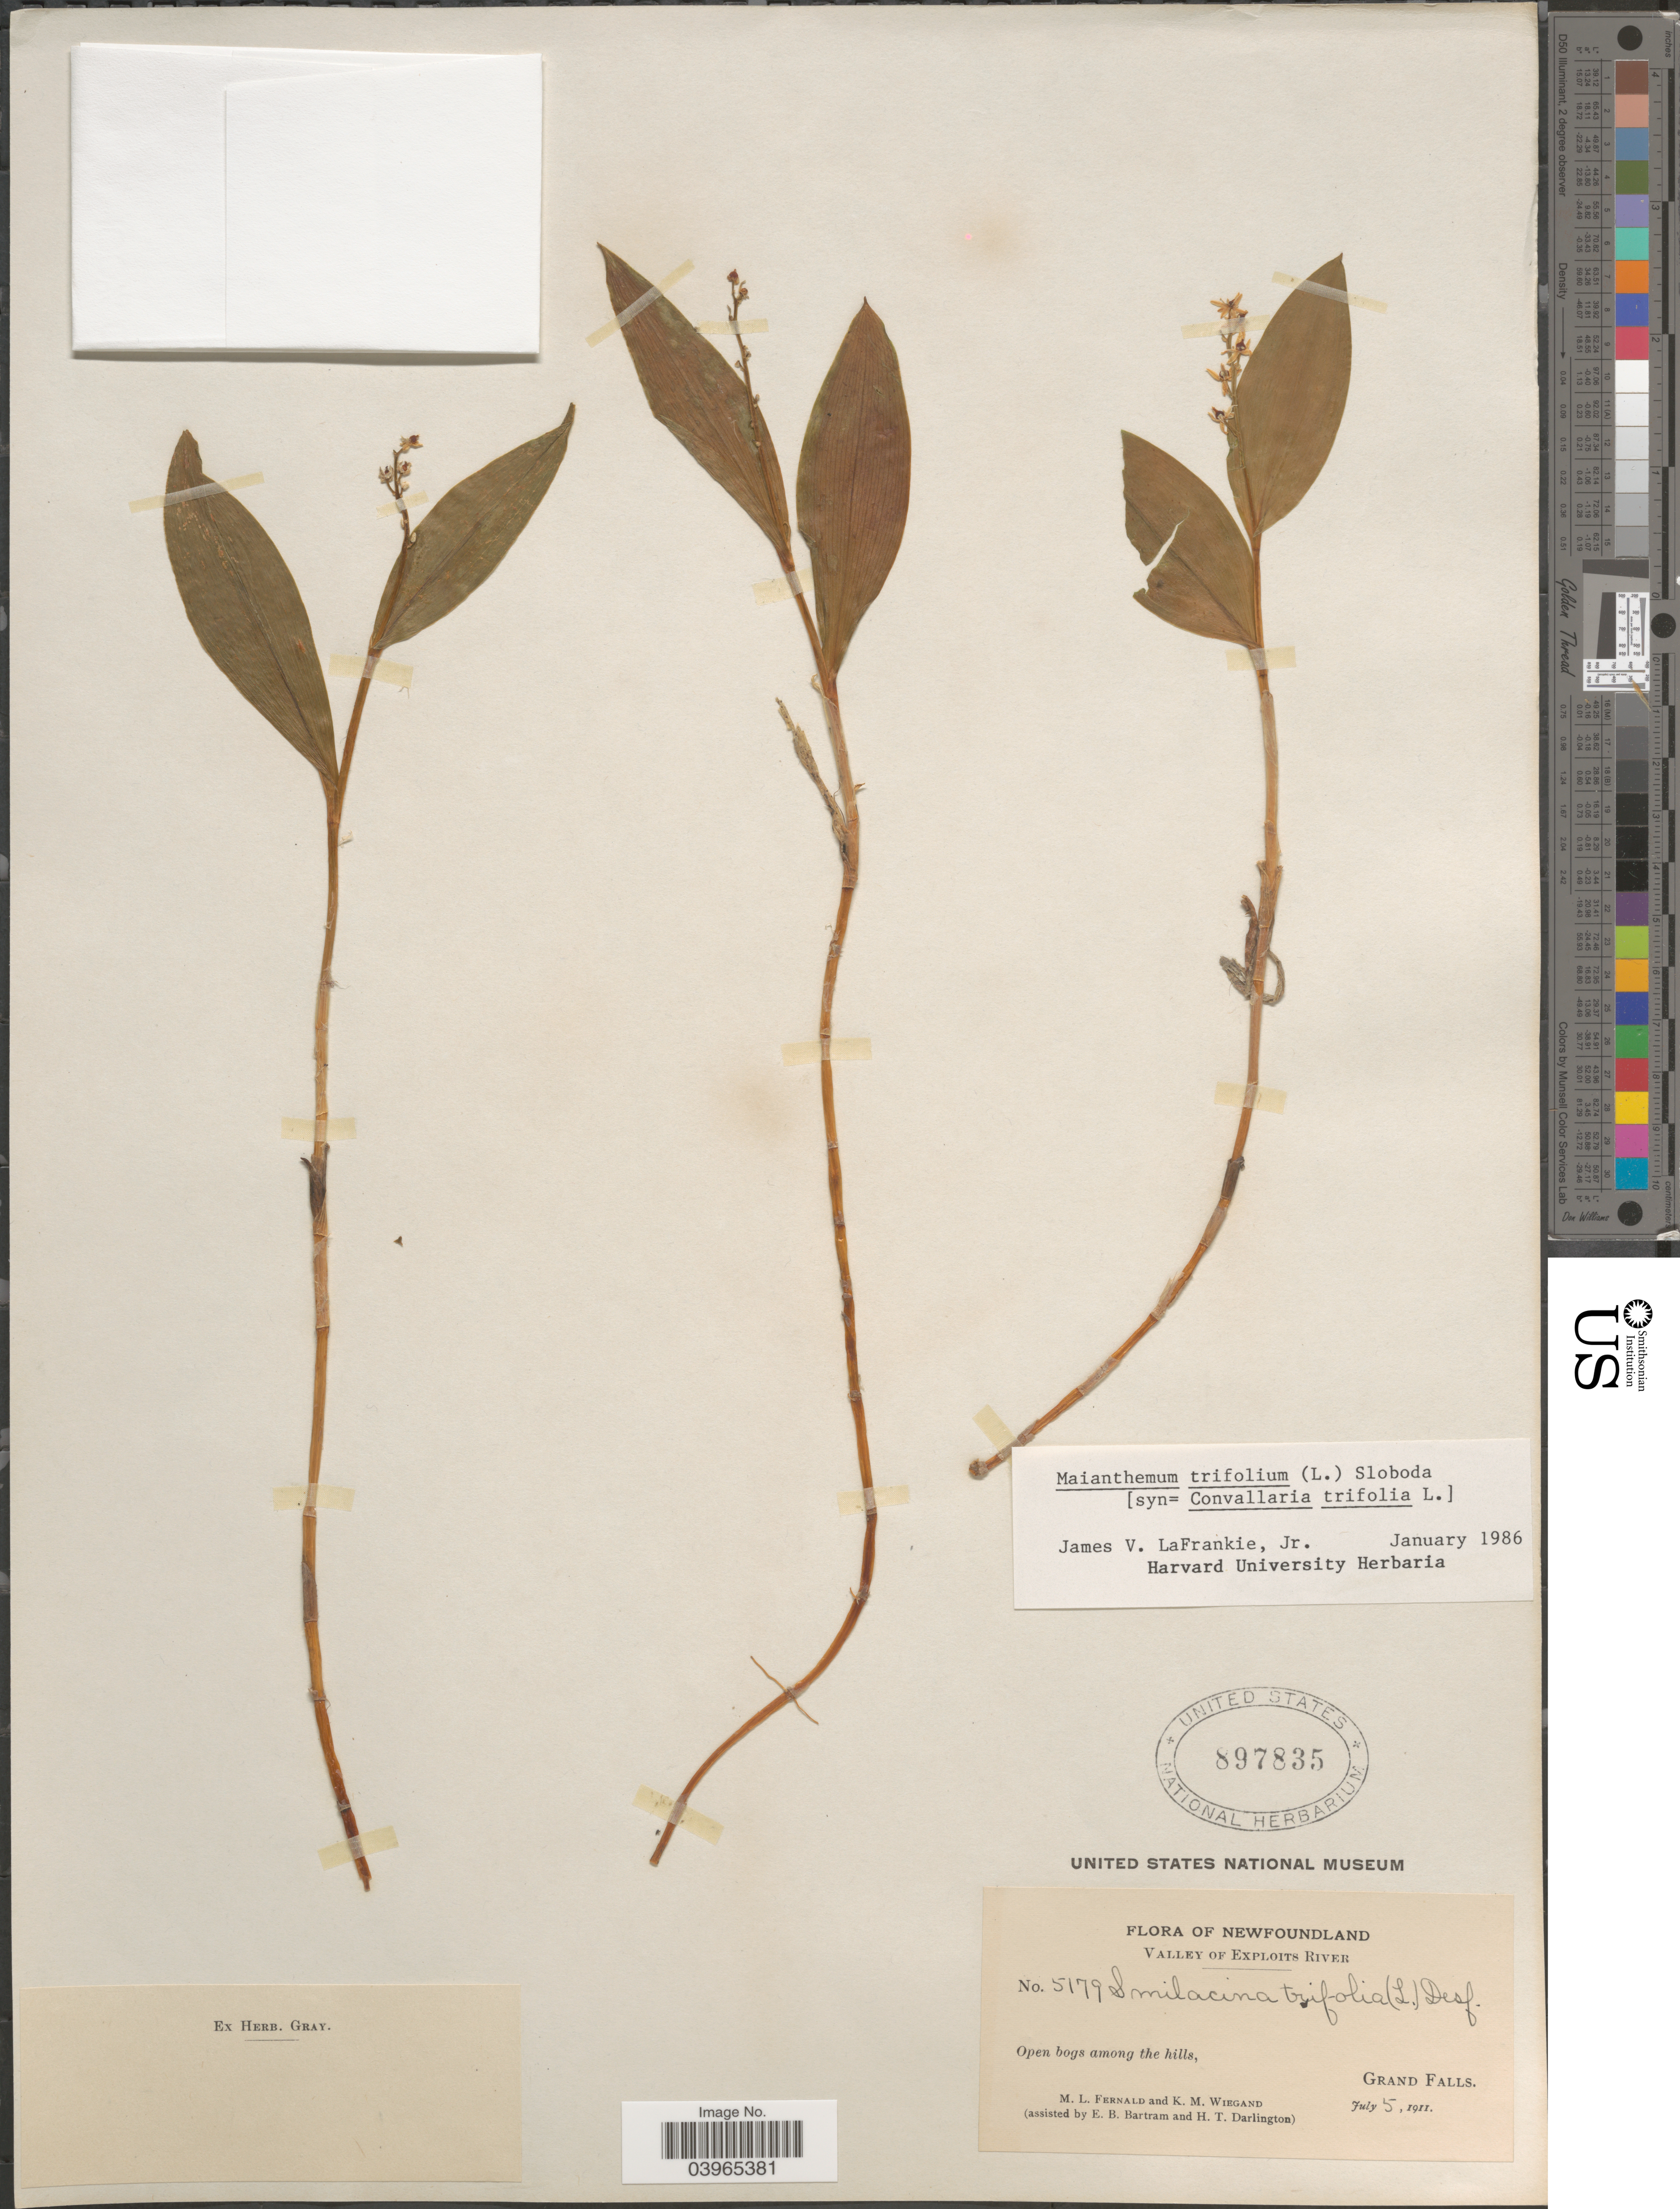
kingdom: Plantae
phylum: Tracheophyta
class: Liliopsida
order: Asparagales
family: Asparagaceae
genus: Maianthemum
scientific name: Maianthemum trifolium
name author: (L.) Sloboda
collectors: M. L. Fernald, K. M. Wiegand, E. B. Bartram & H. Darlington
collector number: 5179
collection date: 1911-07-05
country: Canada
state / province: Newfoundland and Labrador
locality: Valley of Exploits River. Open bogs among the hills, Grand Falls.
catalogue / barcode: US 897835